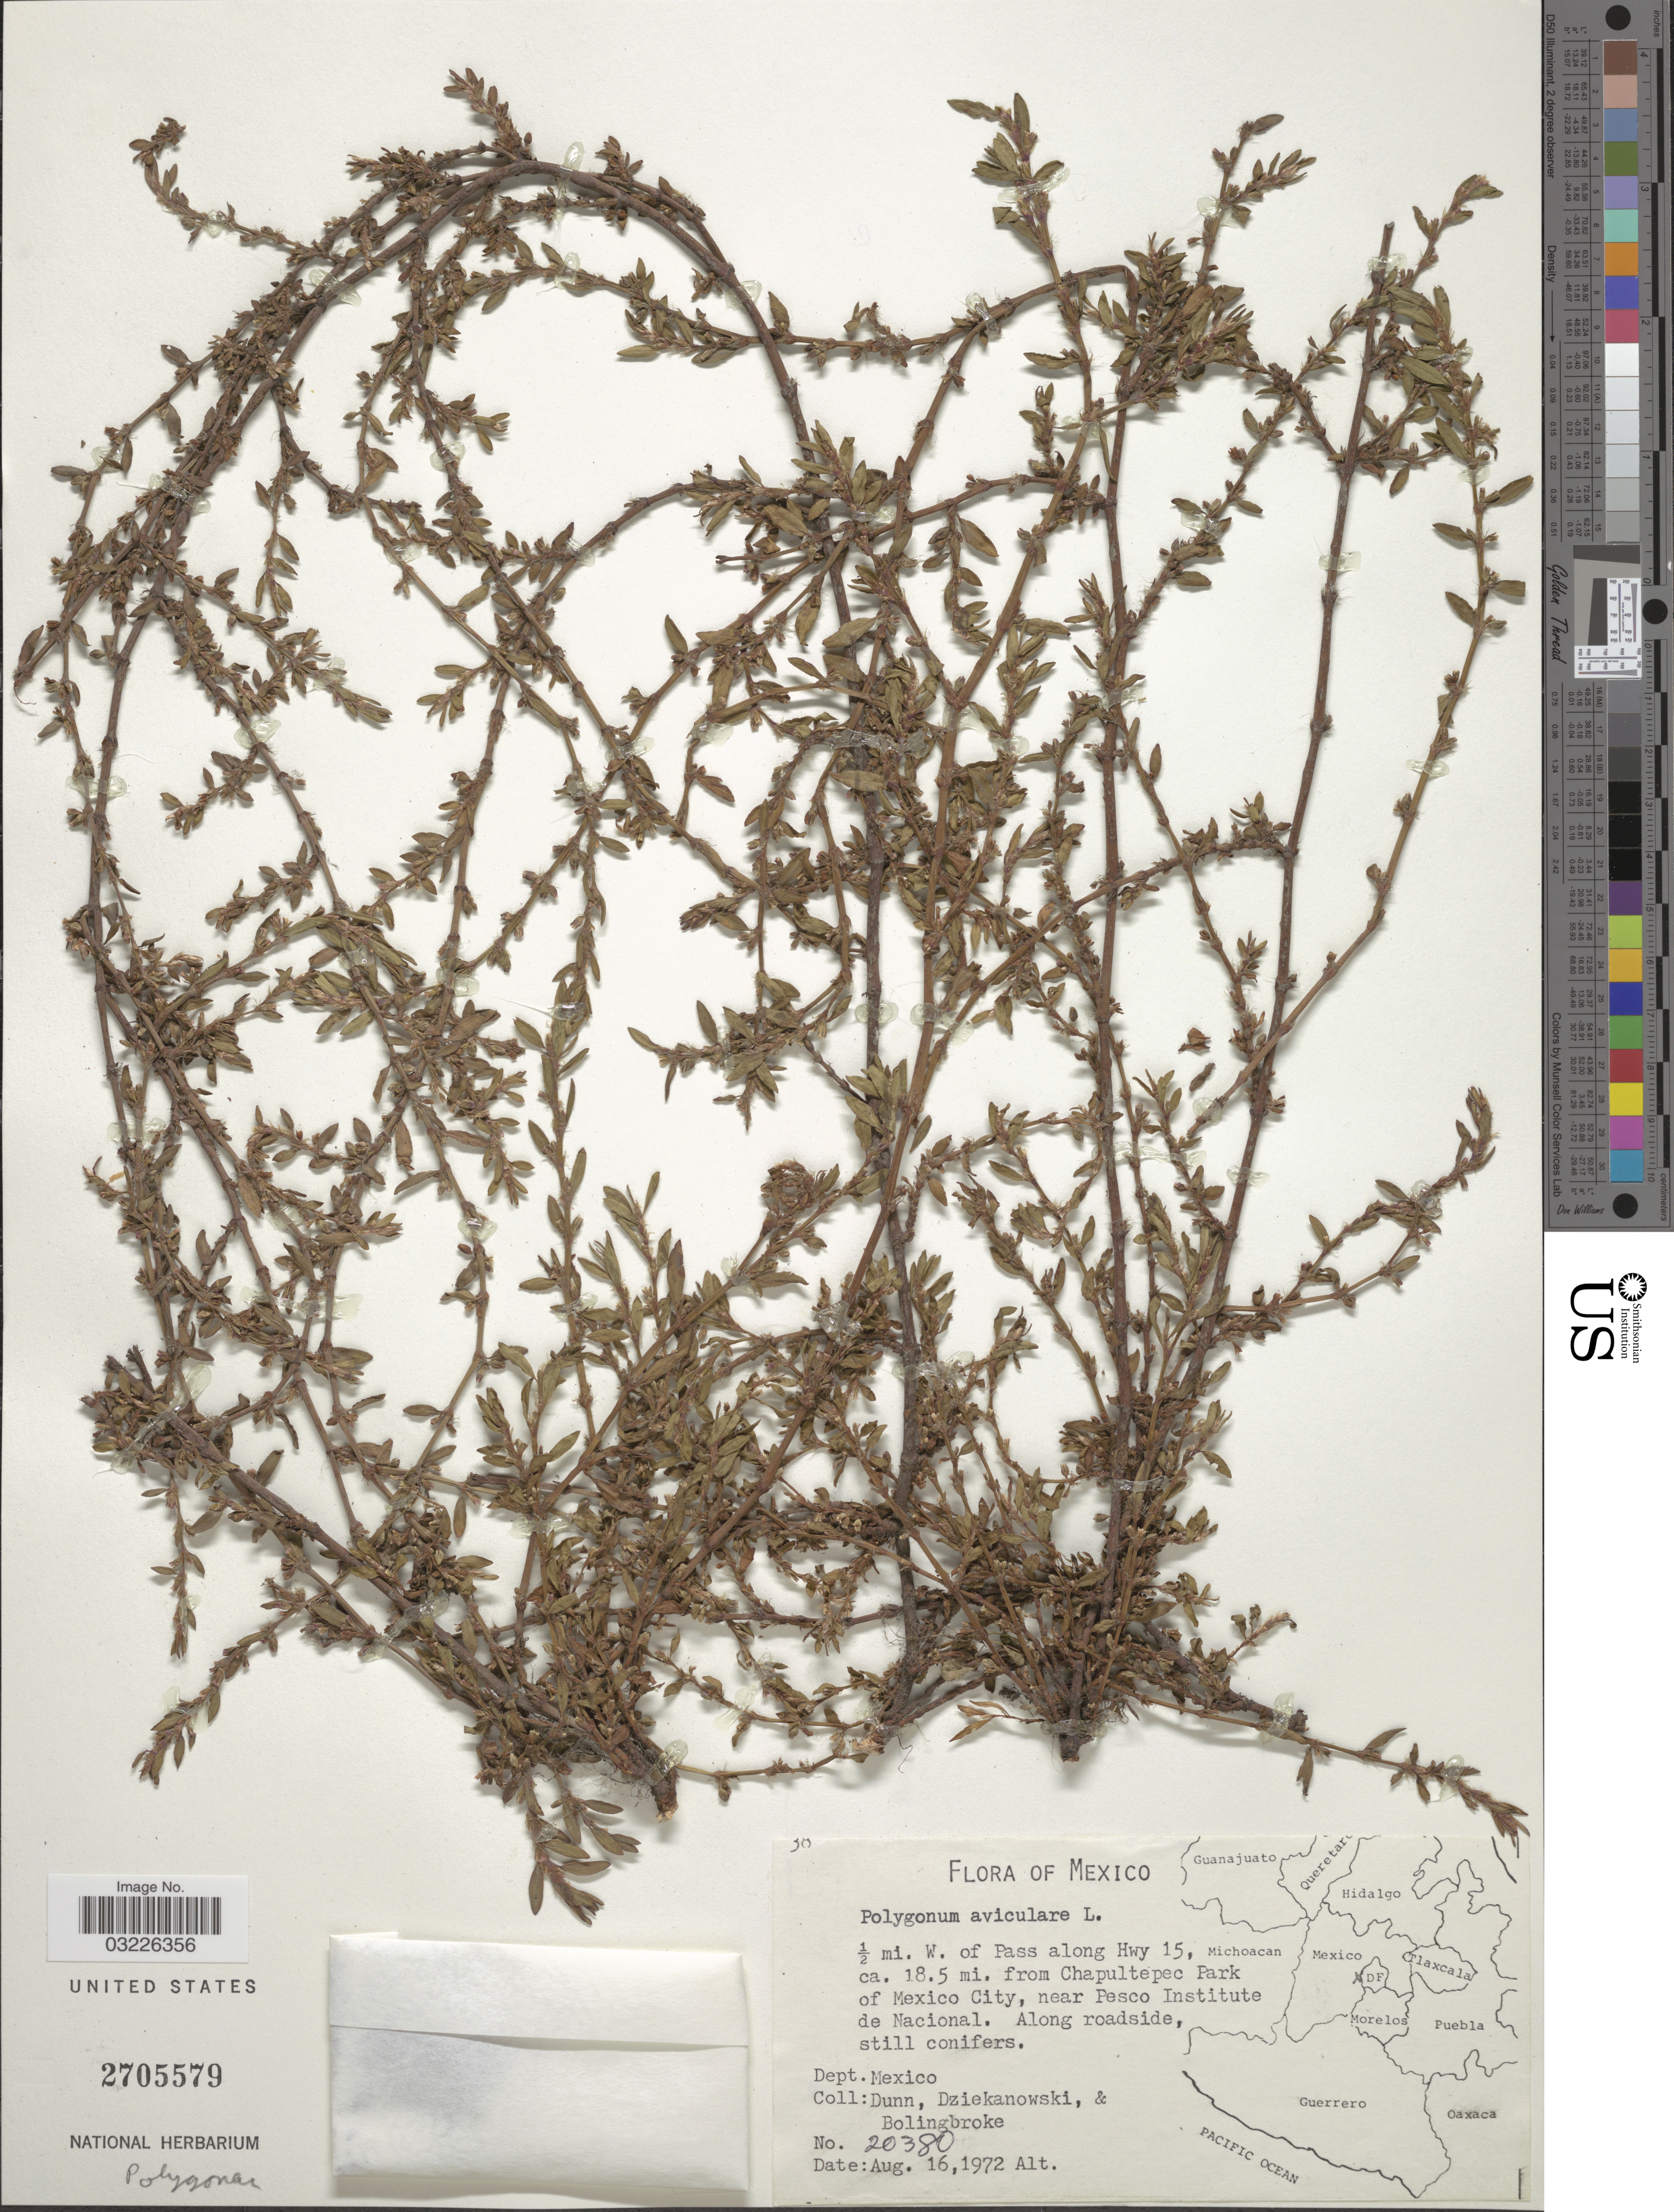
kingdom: Plantae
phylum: Tracheophyta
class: Magnoliopsida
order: Caryophyllales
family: Polygonaceae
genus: Polygonum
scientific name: Polygonum aviculare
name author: L.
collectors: Dunn, --, -. Dziekanowski & -. Bolingbroke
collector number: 20380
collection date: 1972-08-16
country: Mexico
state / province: México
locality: ½ mi. W. of Pass along Hwy 15, ca. 18.5 mi. from Chapultepec Park of Mexico City, near Pesco Institute de Nacional. Dept. Mexico.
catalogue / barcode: US 2705579